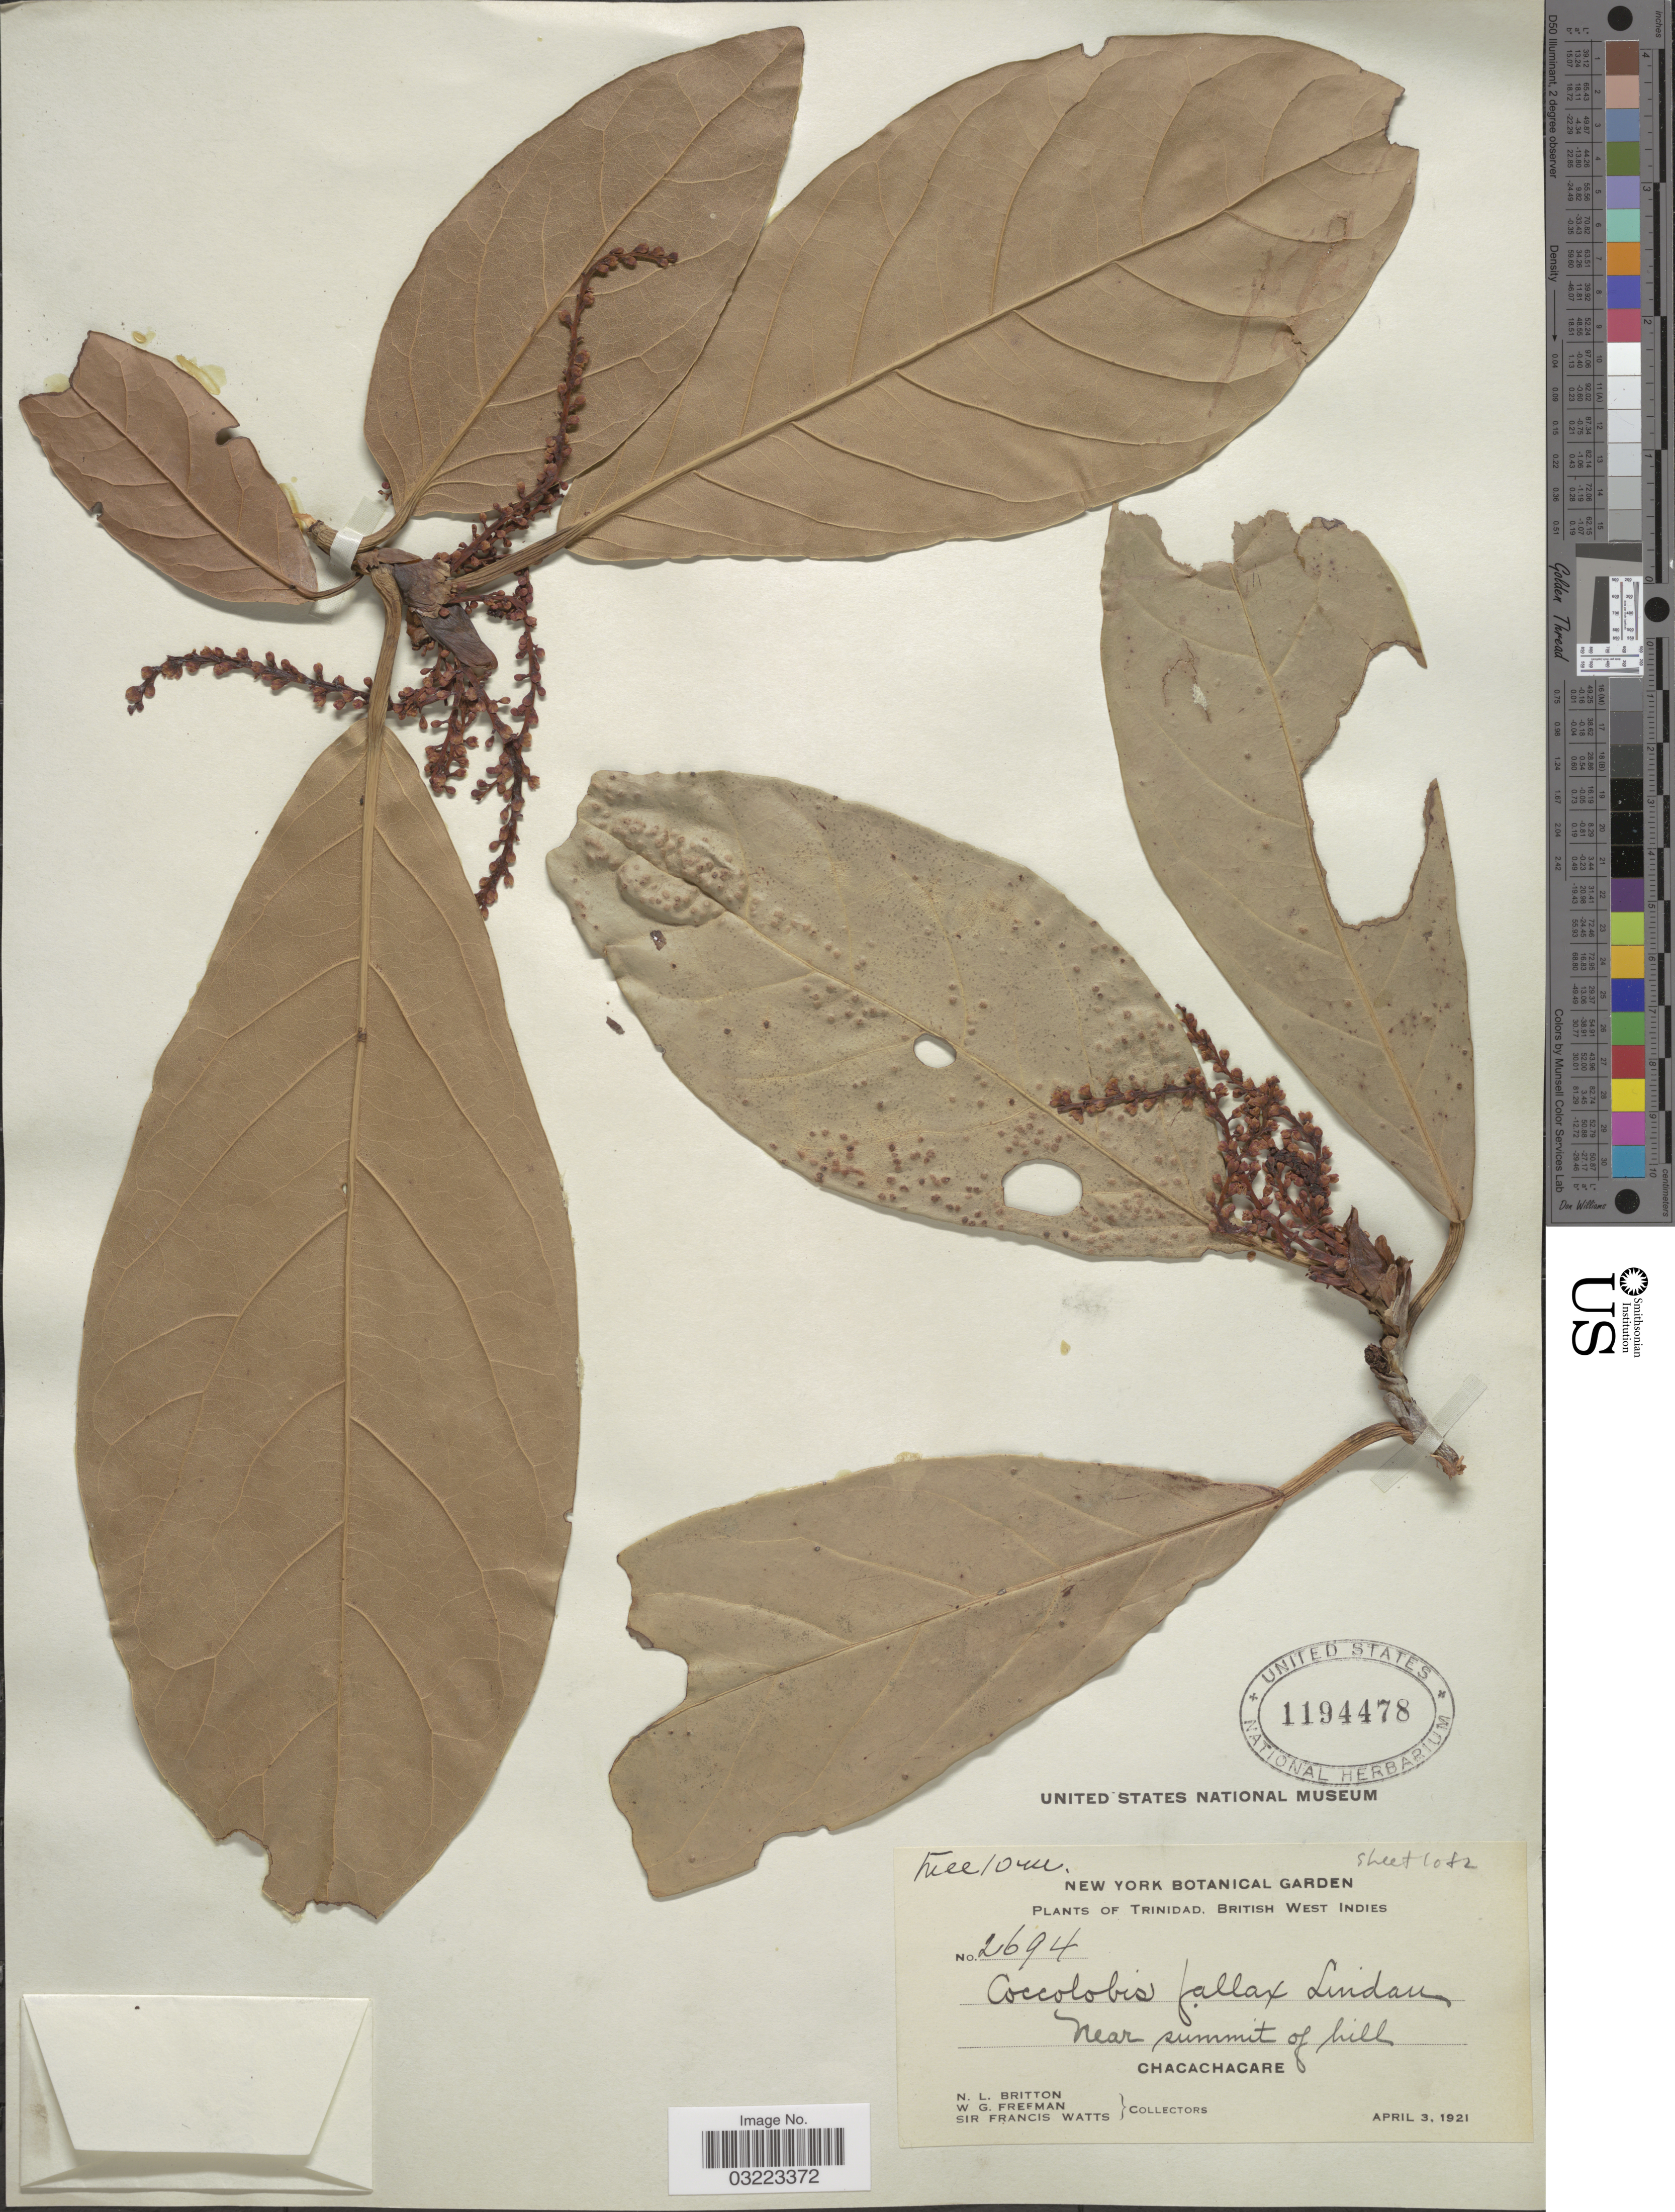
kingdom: Plantae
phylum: Tracheophyta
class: Magnoliopsida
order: Caryophyllales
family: Polygonaceae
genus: Coccoloba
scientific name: Coccoloba fallax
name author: Lindau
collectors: N. Britton, W. Freeman & F. Watts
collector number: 2694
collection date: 1921-04-03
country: Trinidad and Tobago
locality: Trinidad, British West Indies. Chacachacare.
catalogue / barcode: US 1194478